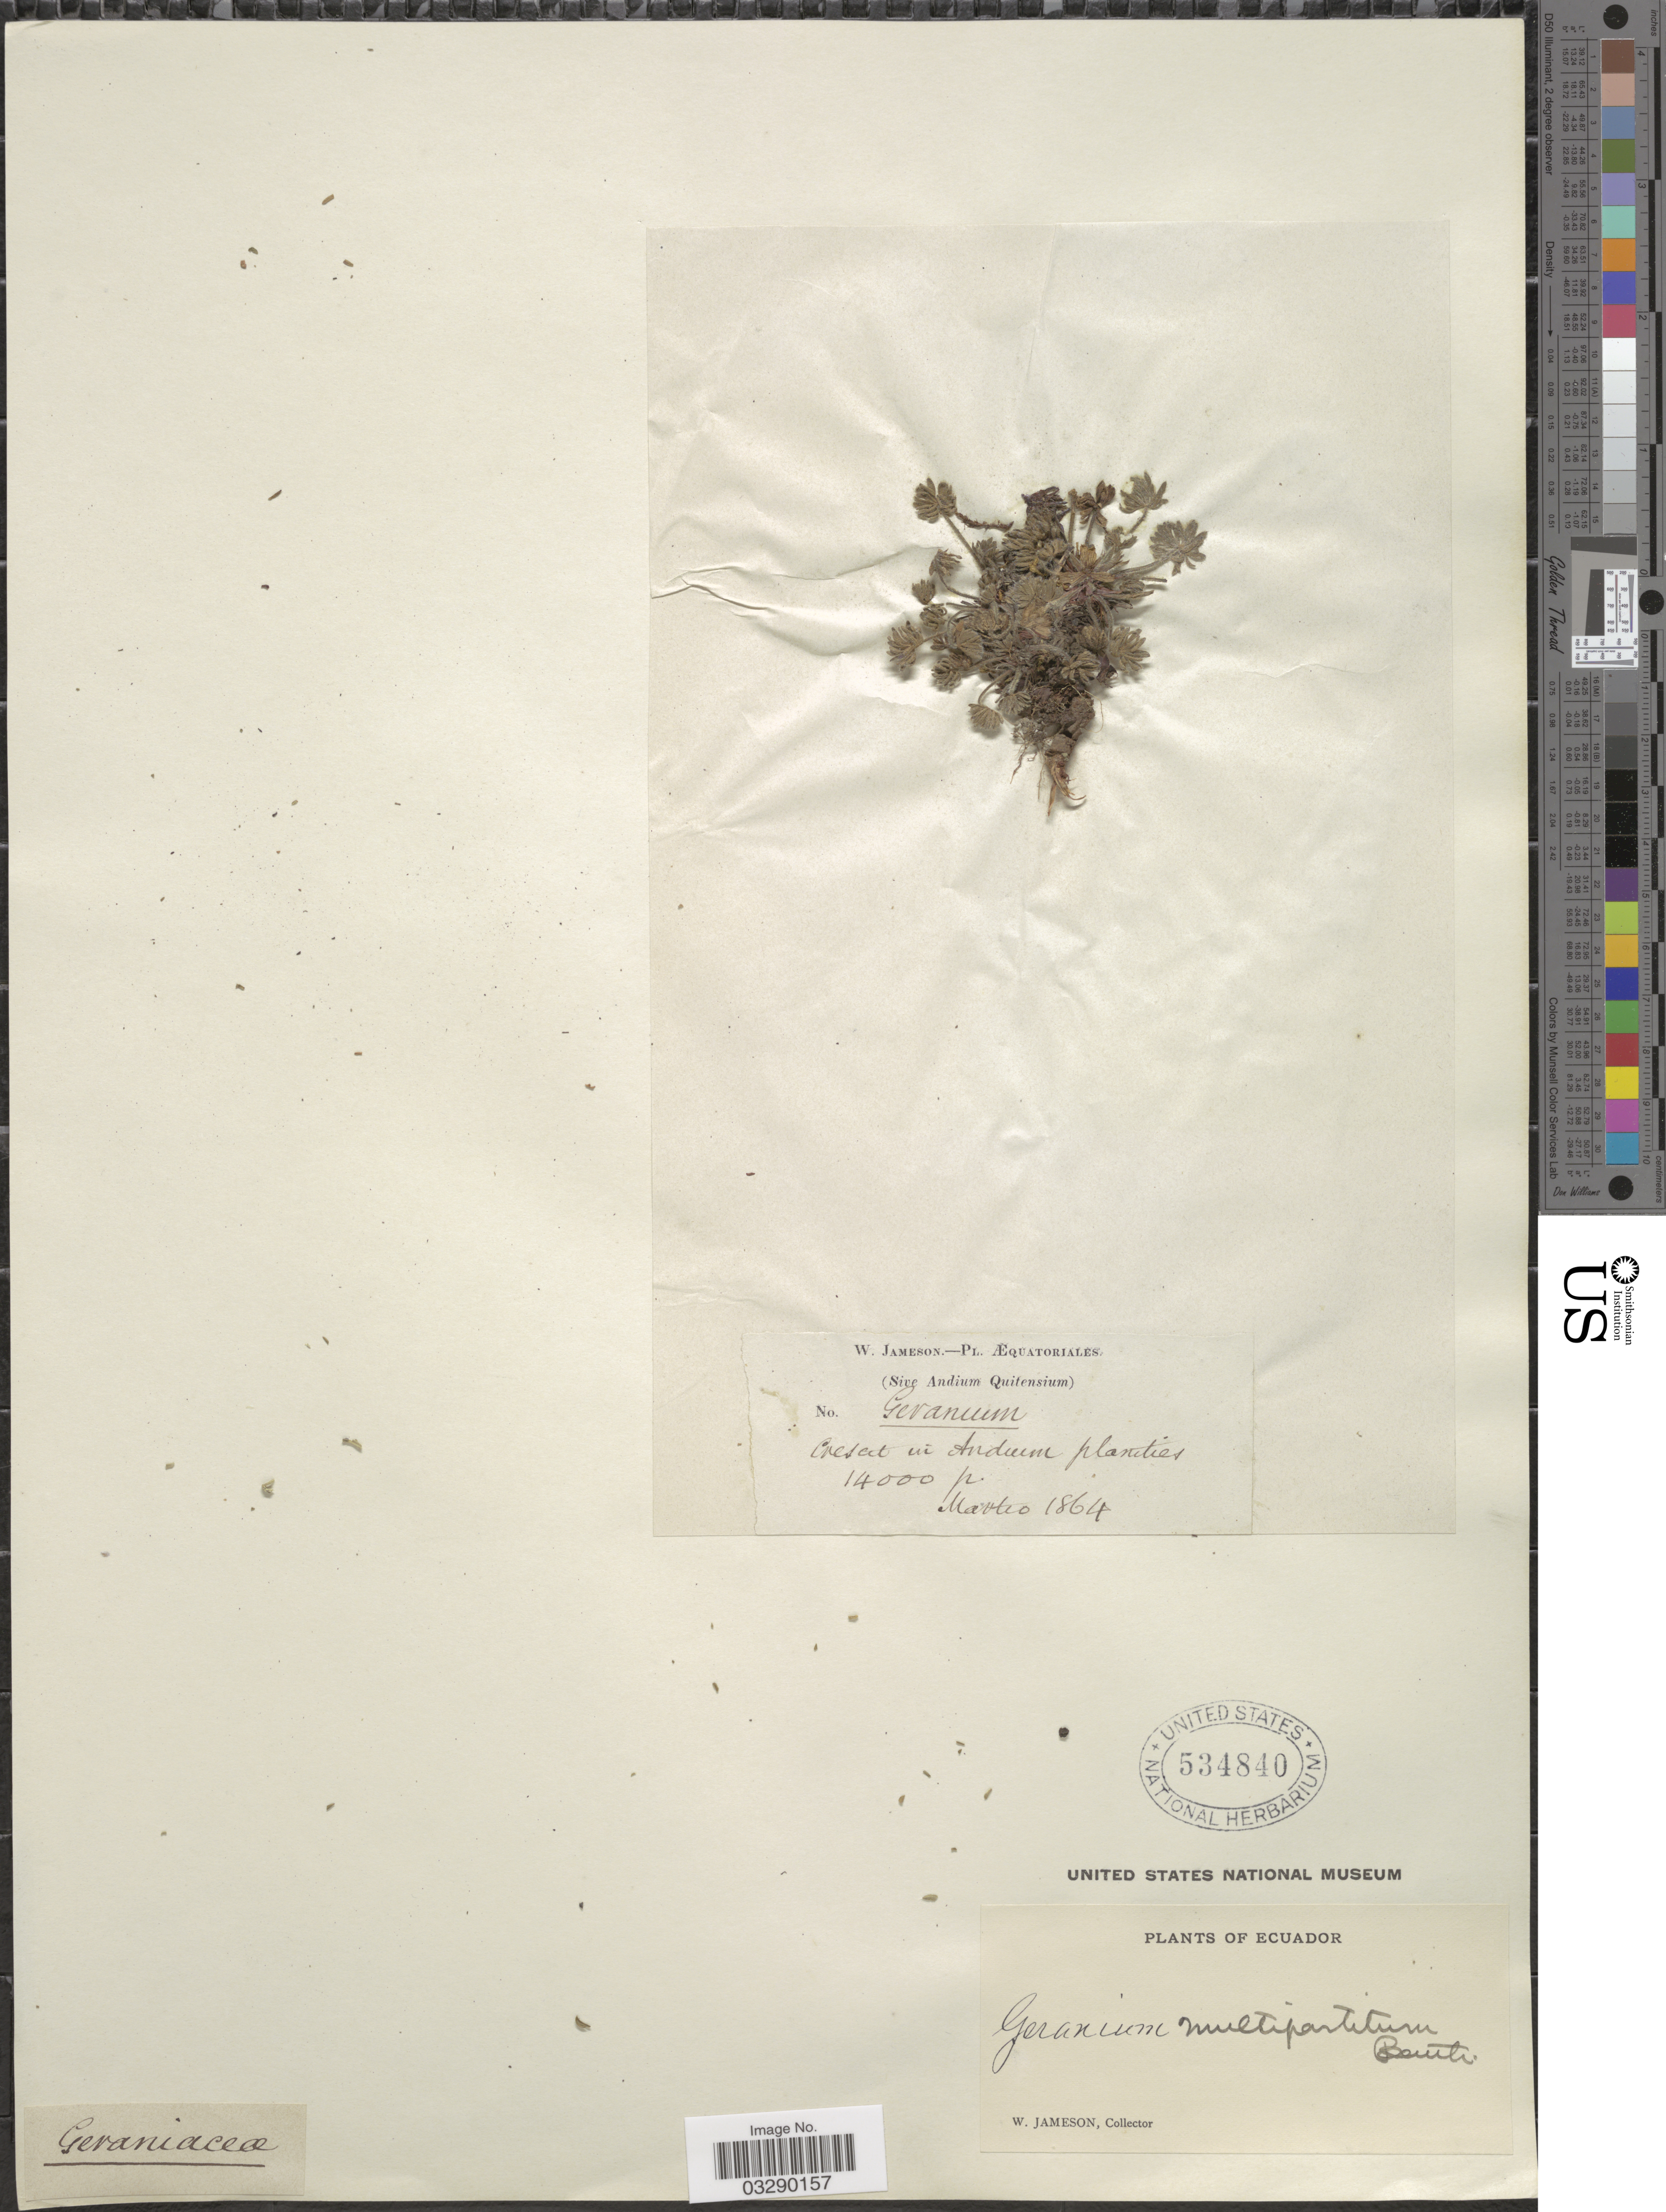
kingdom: Plantae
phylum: Tracheophyta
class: Magnoliopsida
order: Geraniales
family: Geraniaceae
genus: Geranium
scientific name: Geranium multipartitum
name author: Benth.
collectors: W. Jameson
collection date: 1864-03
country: Ecuador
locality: Æquatoriales.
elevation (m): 4267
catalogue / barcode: US 534840